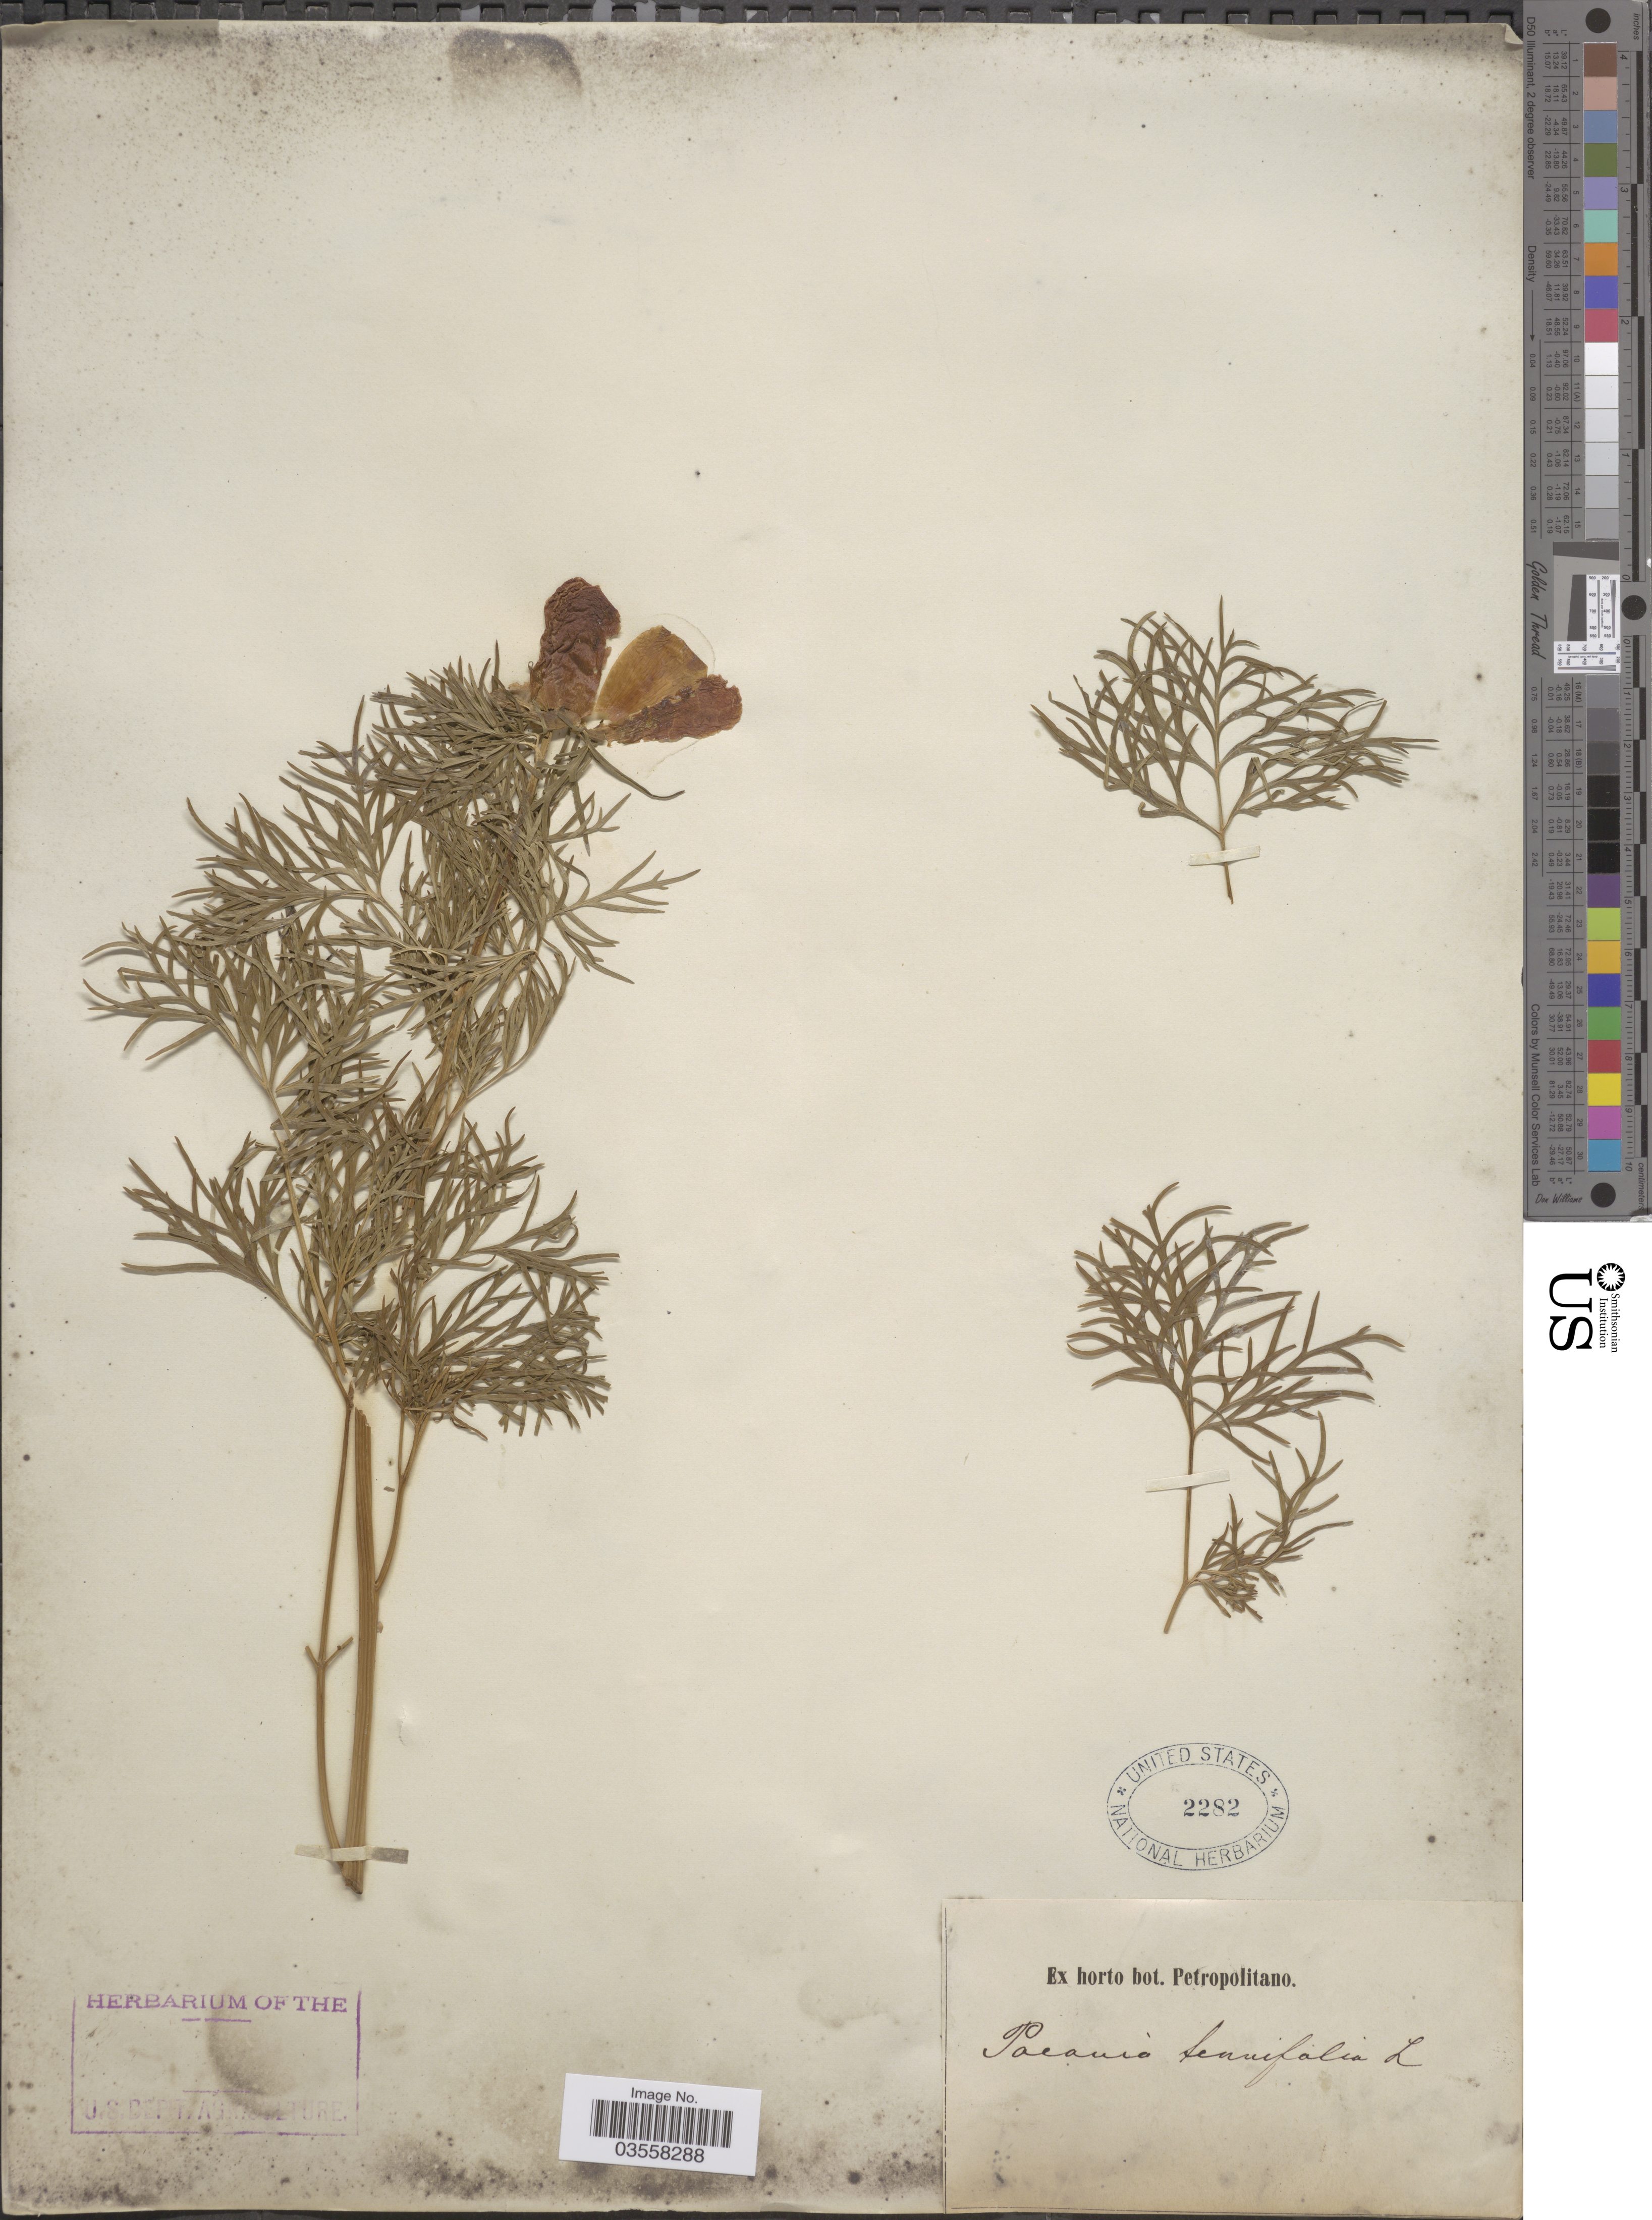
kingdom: Plantae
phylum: Tracheophyta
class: Magnoliopsida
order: Saxifragales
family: Paeoniaceae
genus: Paeonia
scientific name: Paeonia tenuifolia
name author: L.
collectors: ex Horto Bot. Petropolitano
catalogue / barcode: US 2282